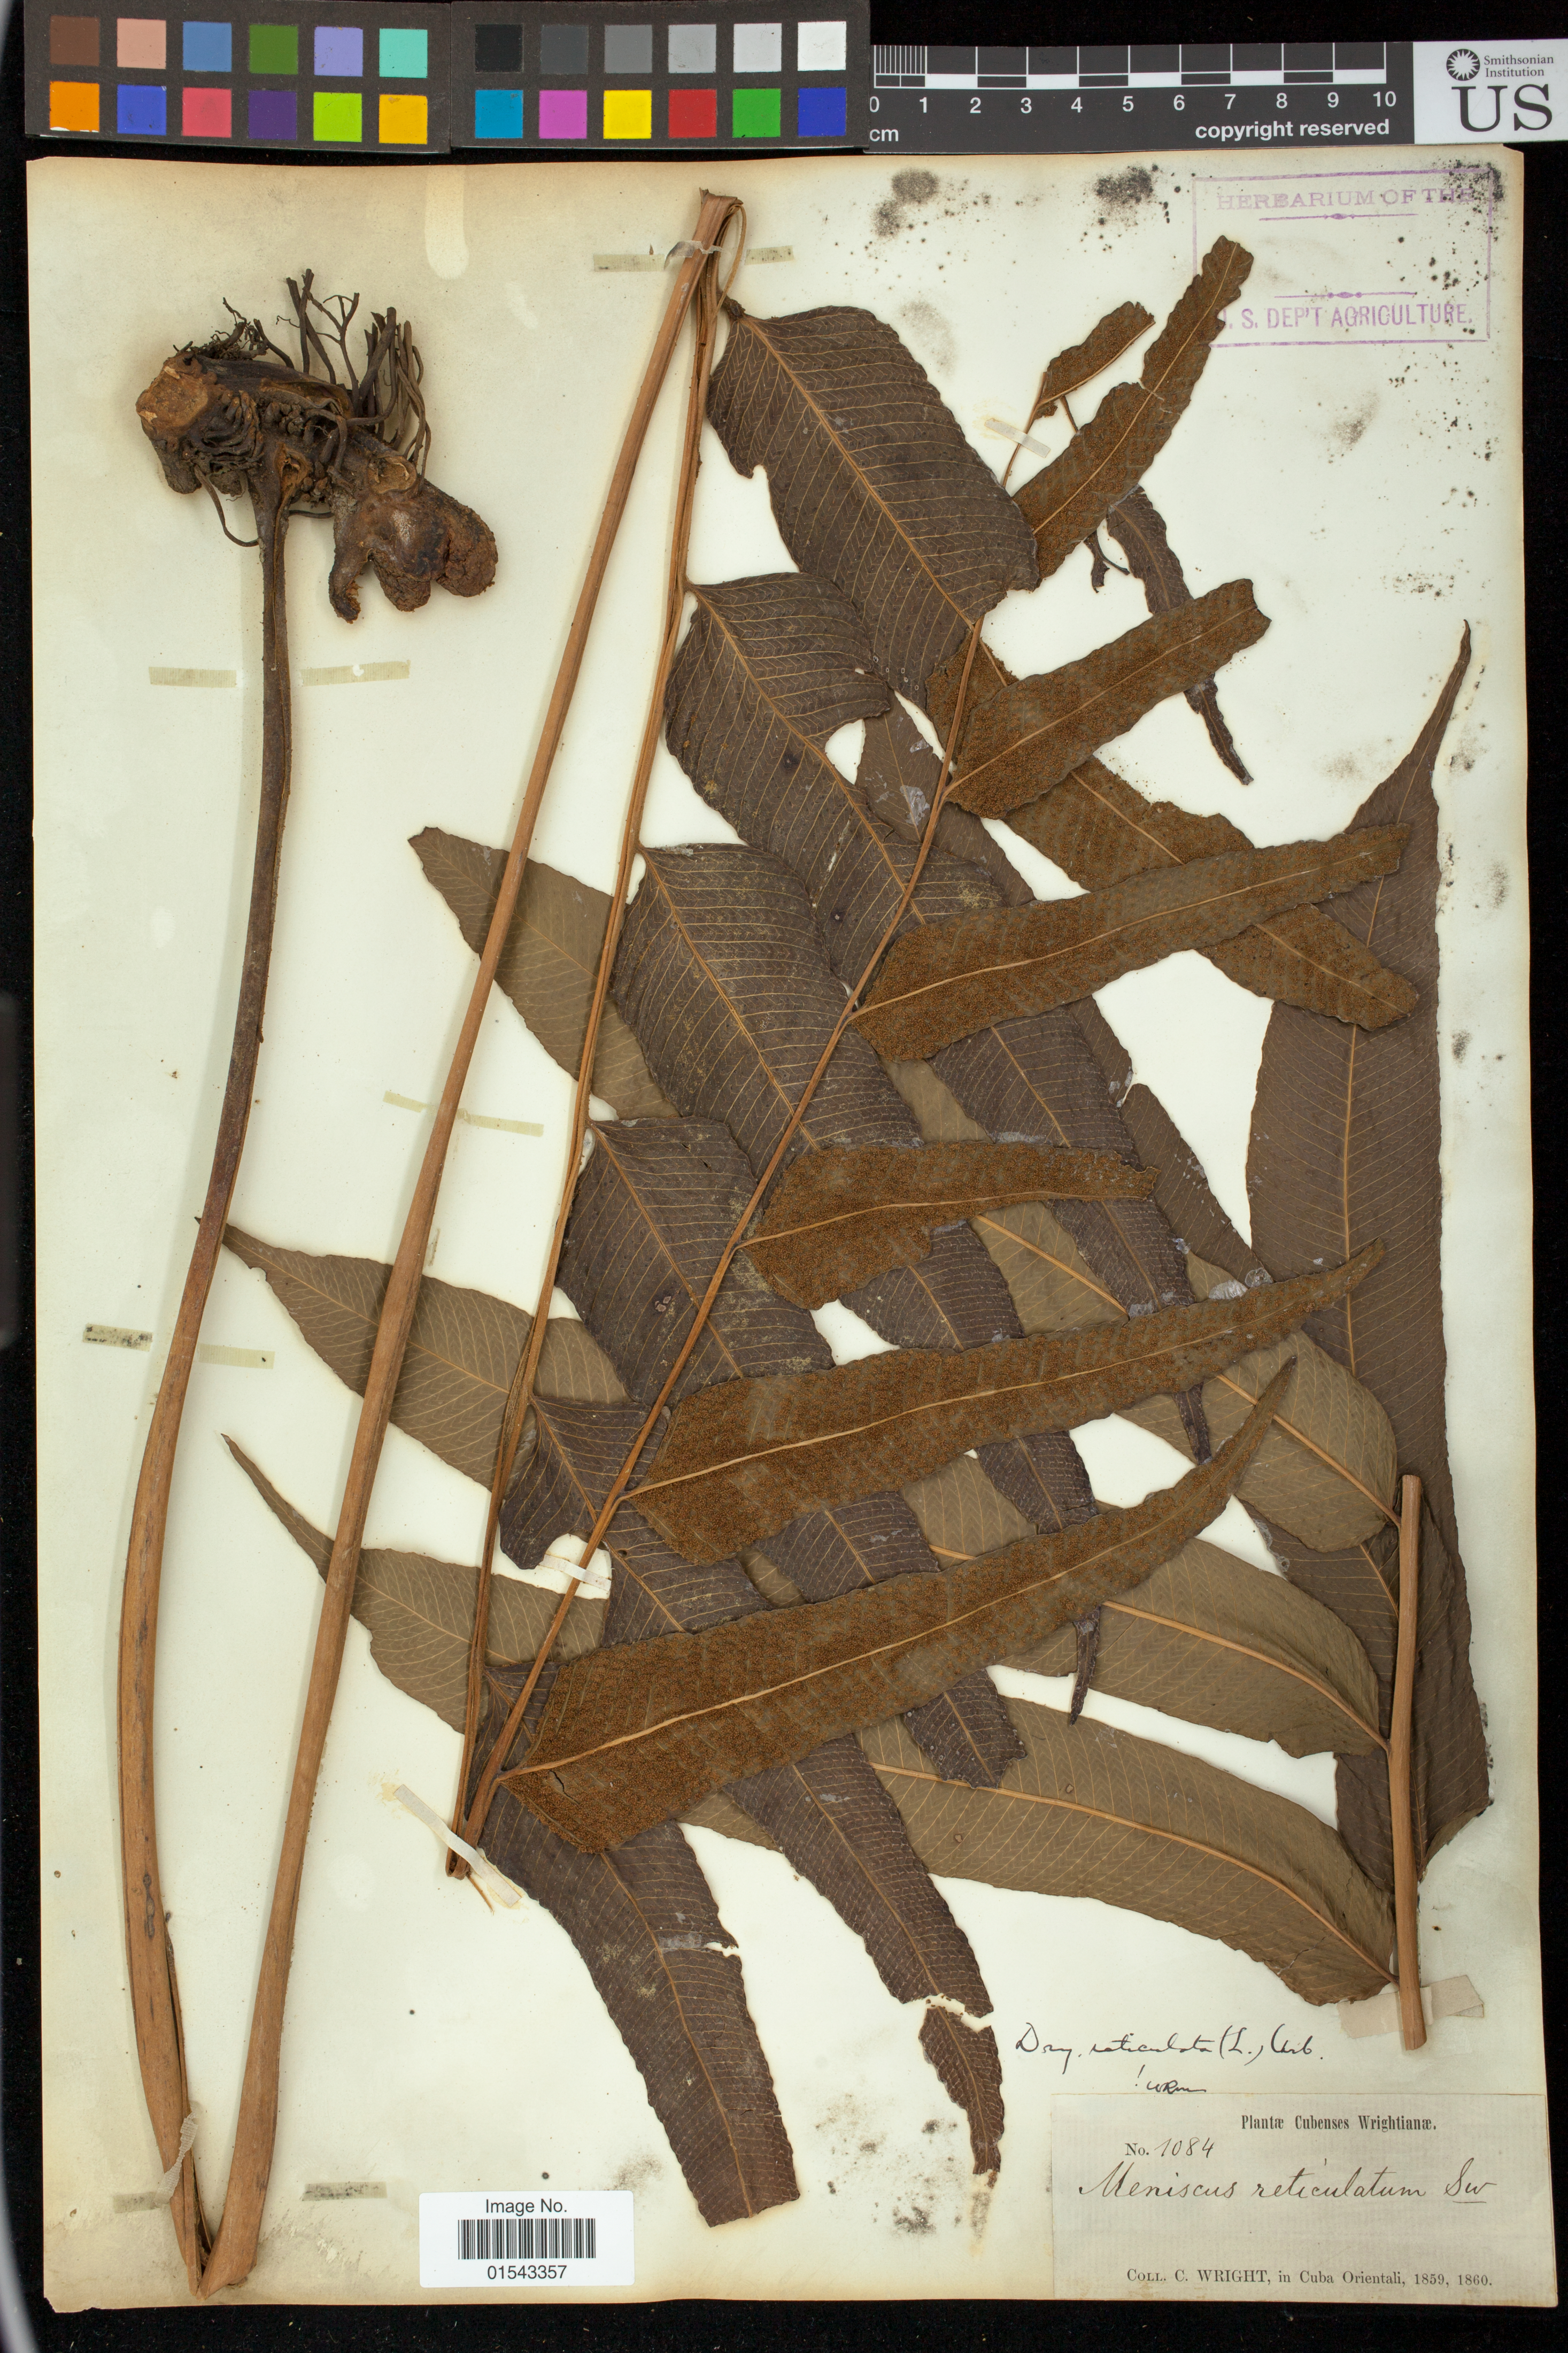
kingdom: Plantae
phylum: Tracheophyta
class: Polypodiopsida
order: Polypodiales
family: Thelypteridaceae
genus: Meniscium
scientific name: Meniscium reticulatum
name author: (L.) Sw.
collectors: C. Wright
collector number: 1084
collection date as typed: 1859 to -- --- 1860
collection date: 1859/1860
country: Cuba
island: Greater Antilles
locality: Cuba Orientali.